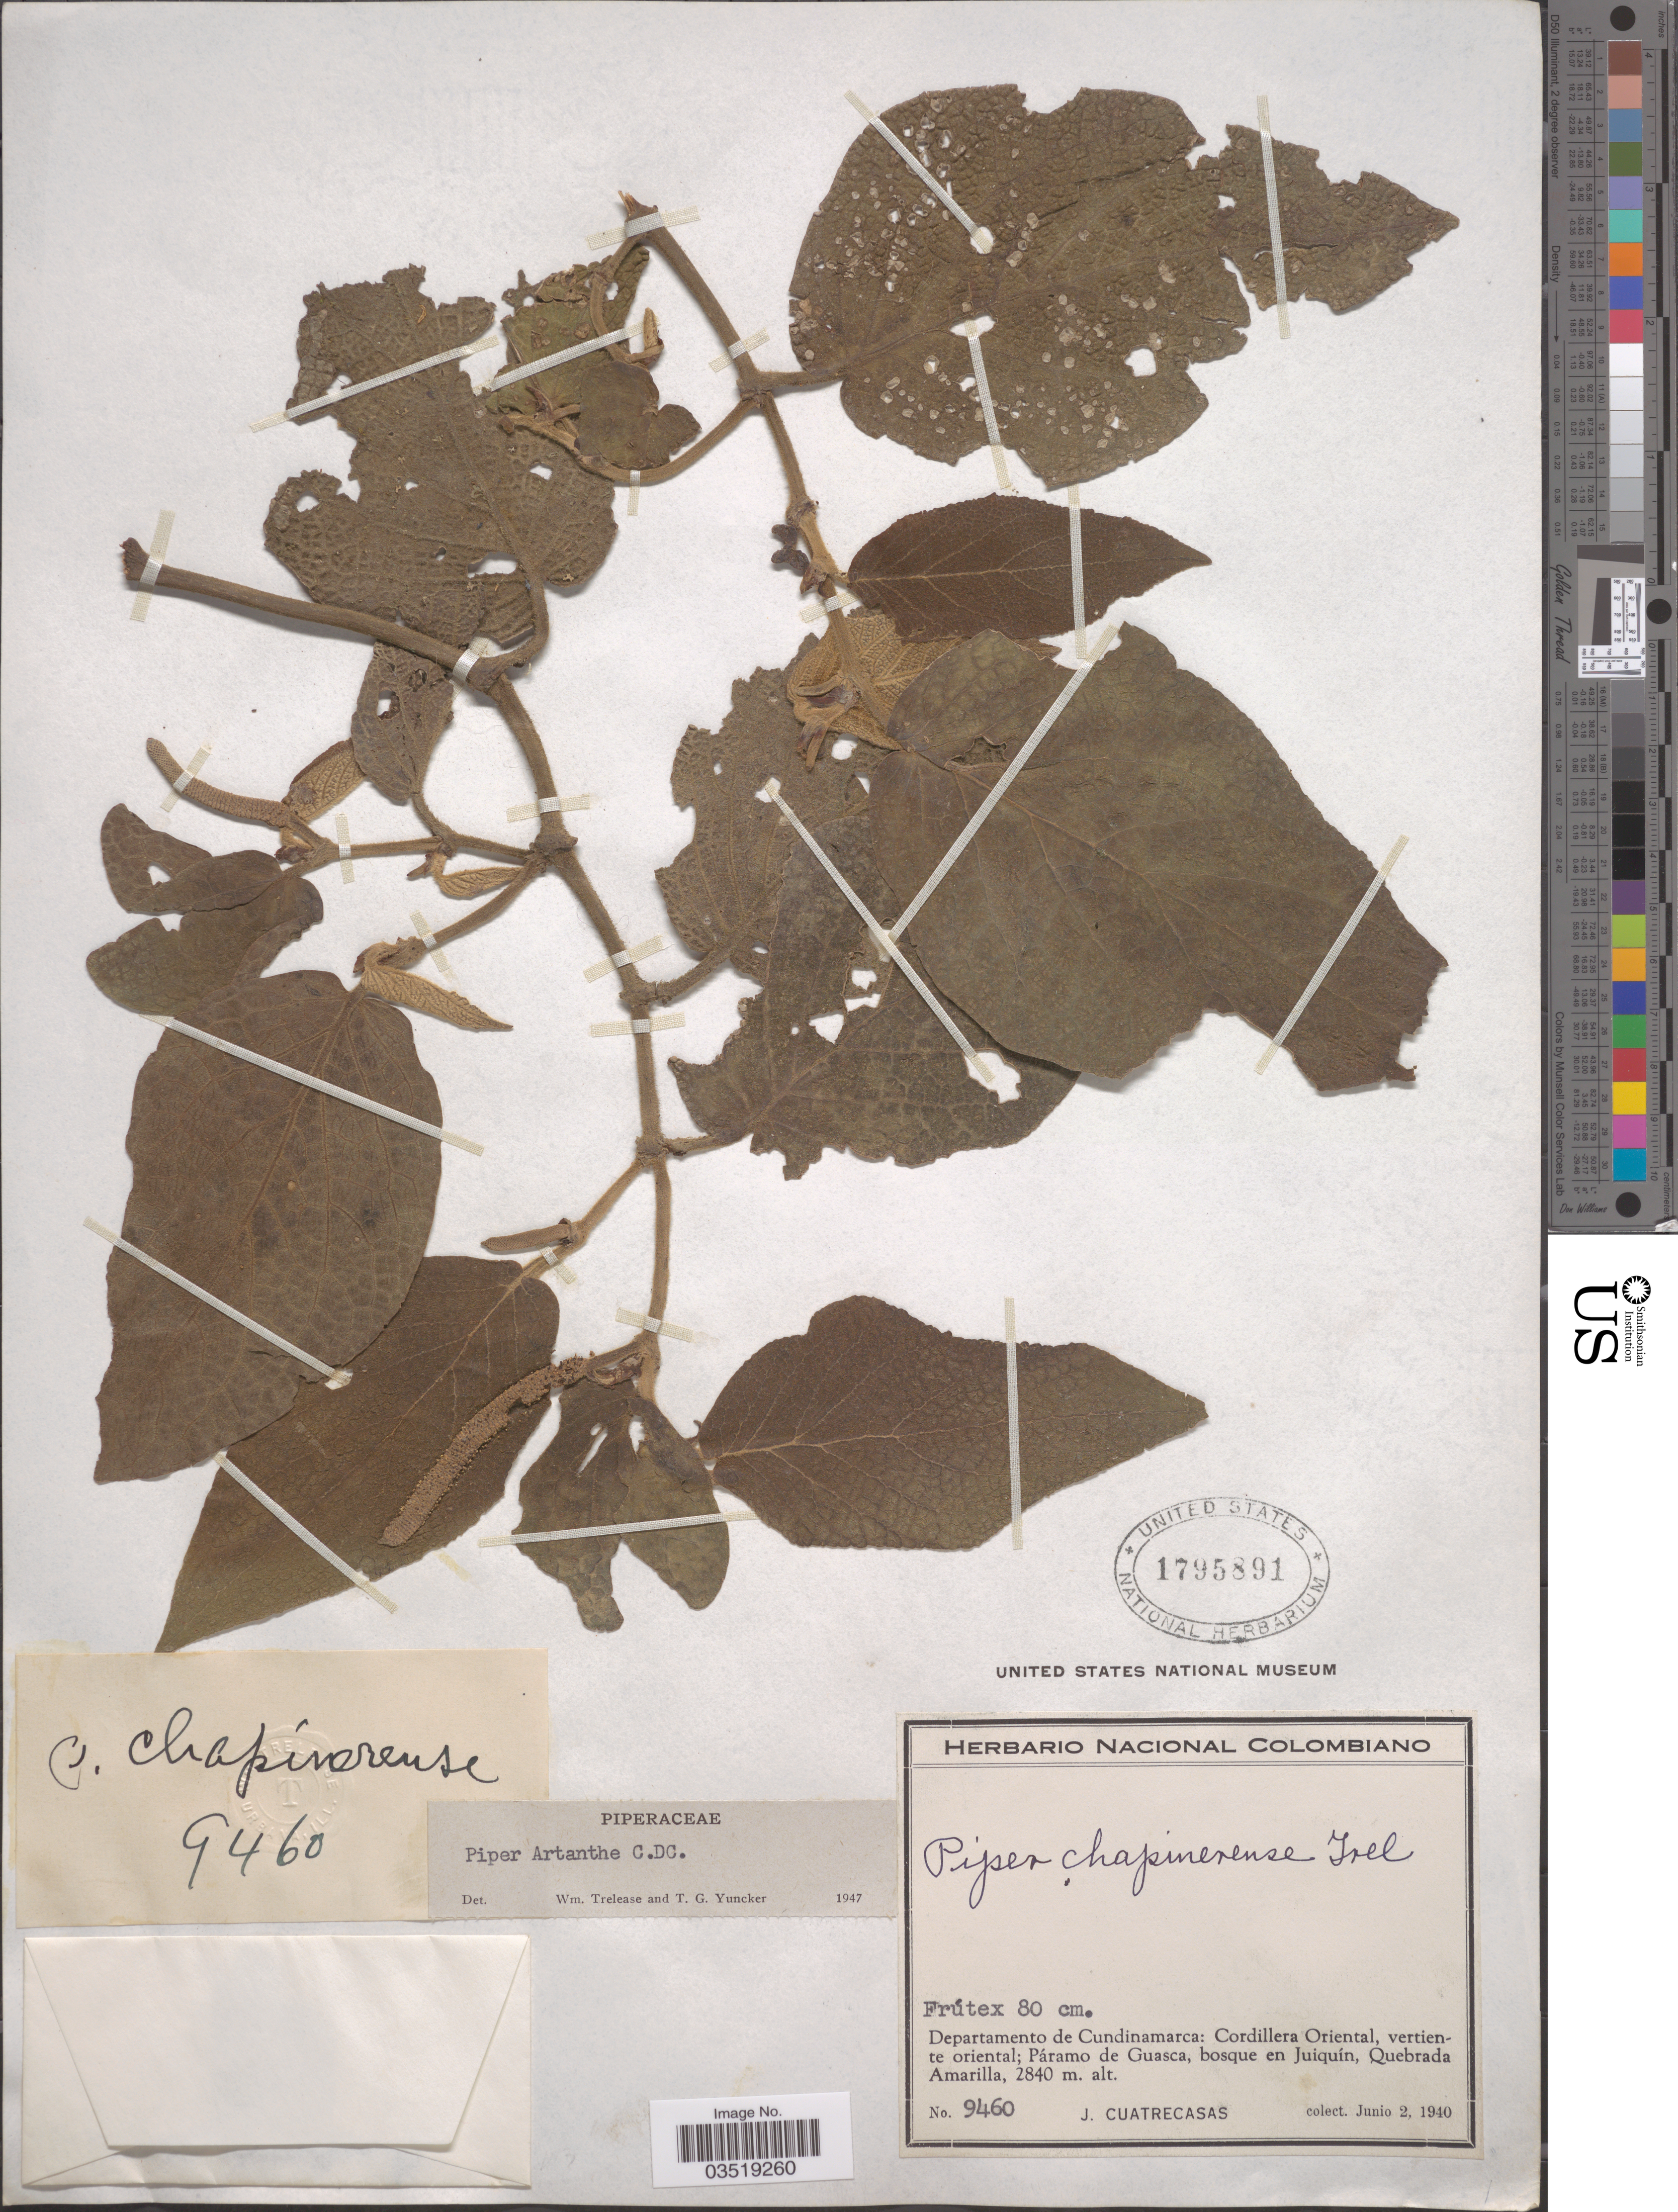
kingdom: Plantae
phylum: Tracheophyta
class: Magnoliopsida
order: Piperales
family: Piperaceae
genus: Piper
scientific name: Piper artanthe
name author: C. DC.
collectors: J. Cuatrecasas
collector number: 9460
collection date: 1940-06-02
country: Colombia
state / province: Cundinamarca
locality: Departamento de Cundinamarca: Cordillera Oriental, vertiente oriental; Páramo de Guasca. bosque en Juiquín, Quebrada Amarilla.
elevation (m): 2840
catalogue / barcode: US 1795891